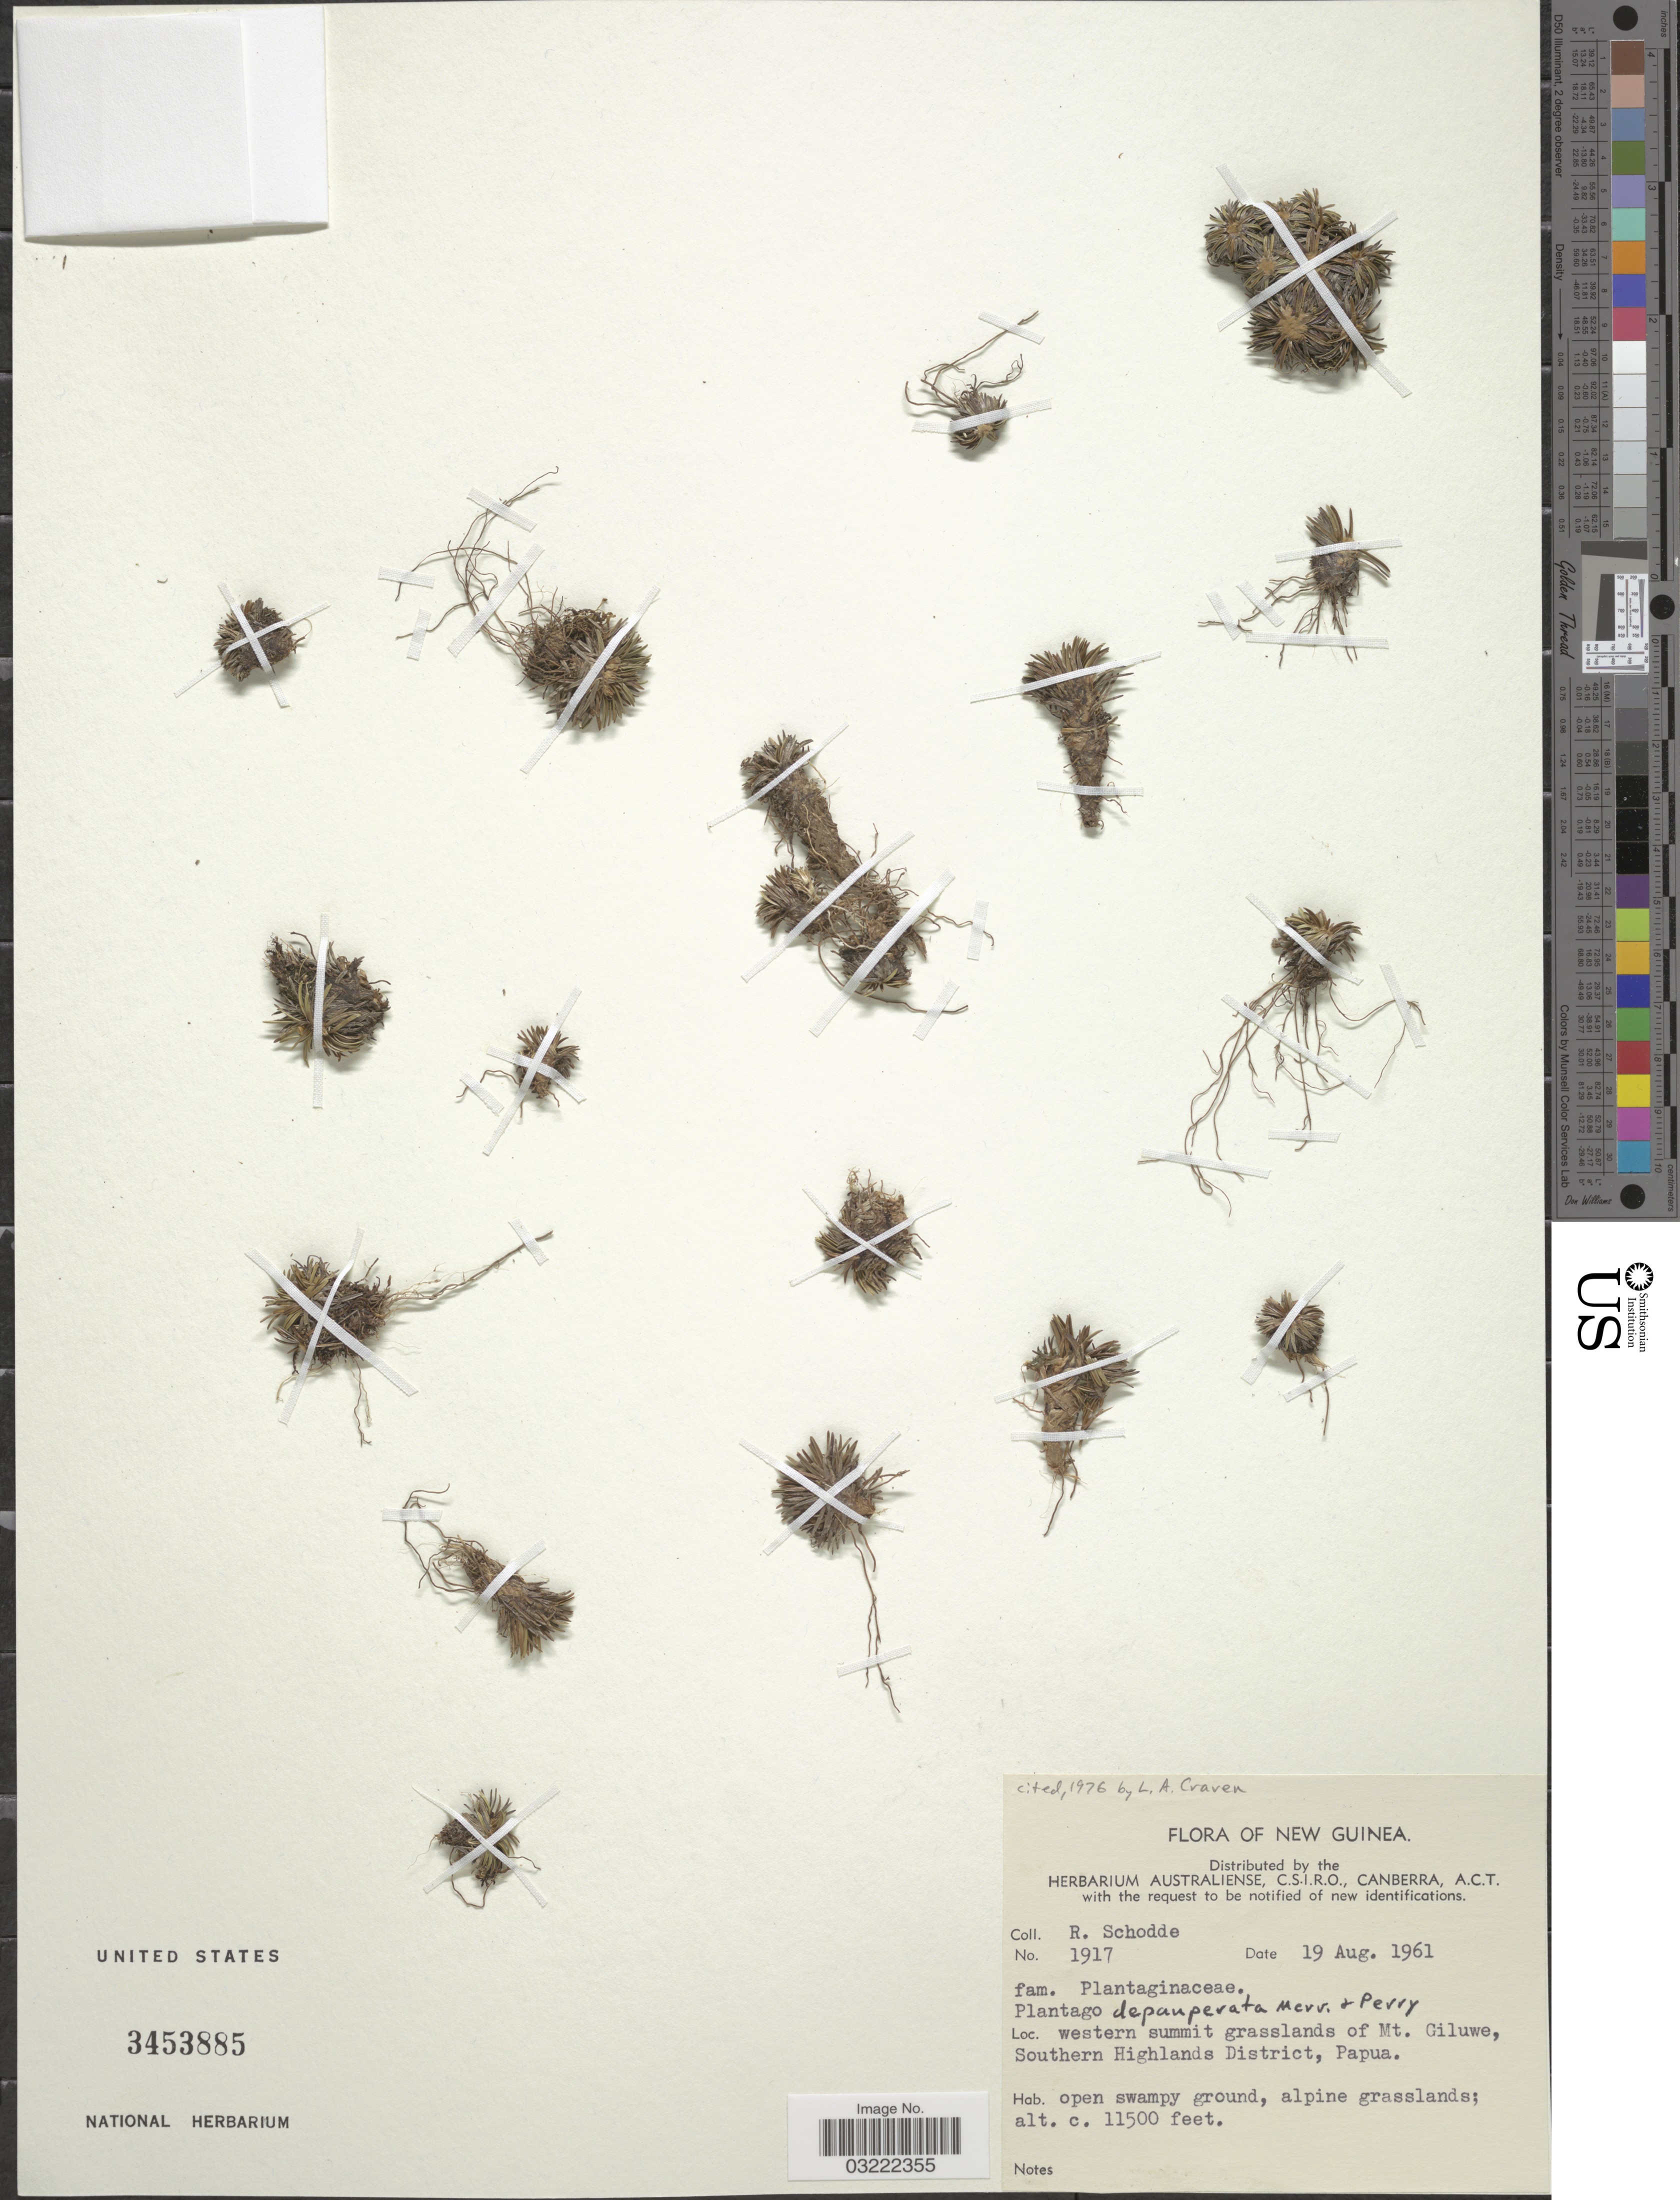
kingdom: Plantae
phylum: Tracheophyta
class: Magnoliopsida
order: Lamiales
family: Plantaginaceae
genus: Plantago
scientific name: Plantago depauperata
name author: Merr. & L.M. Perry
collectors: R. Schodde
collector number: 1917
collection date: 1961-08-19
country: Papua New Guinea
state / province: Southern Highlands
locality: New Guinea, western summit grasslands of Mt. Giluwe, Southern Highlands District, Papua.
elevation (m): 3505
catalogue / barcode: US 3453885